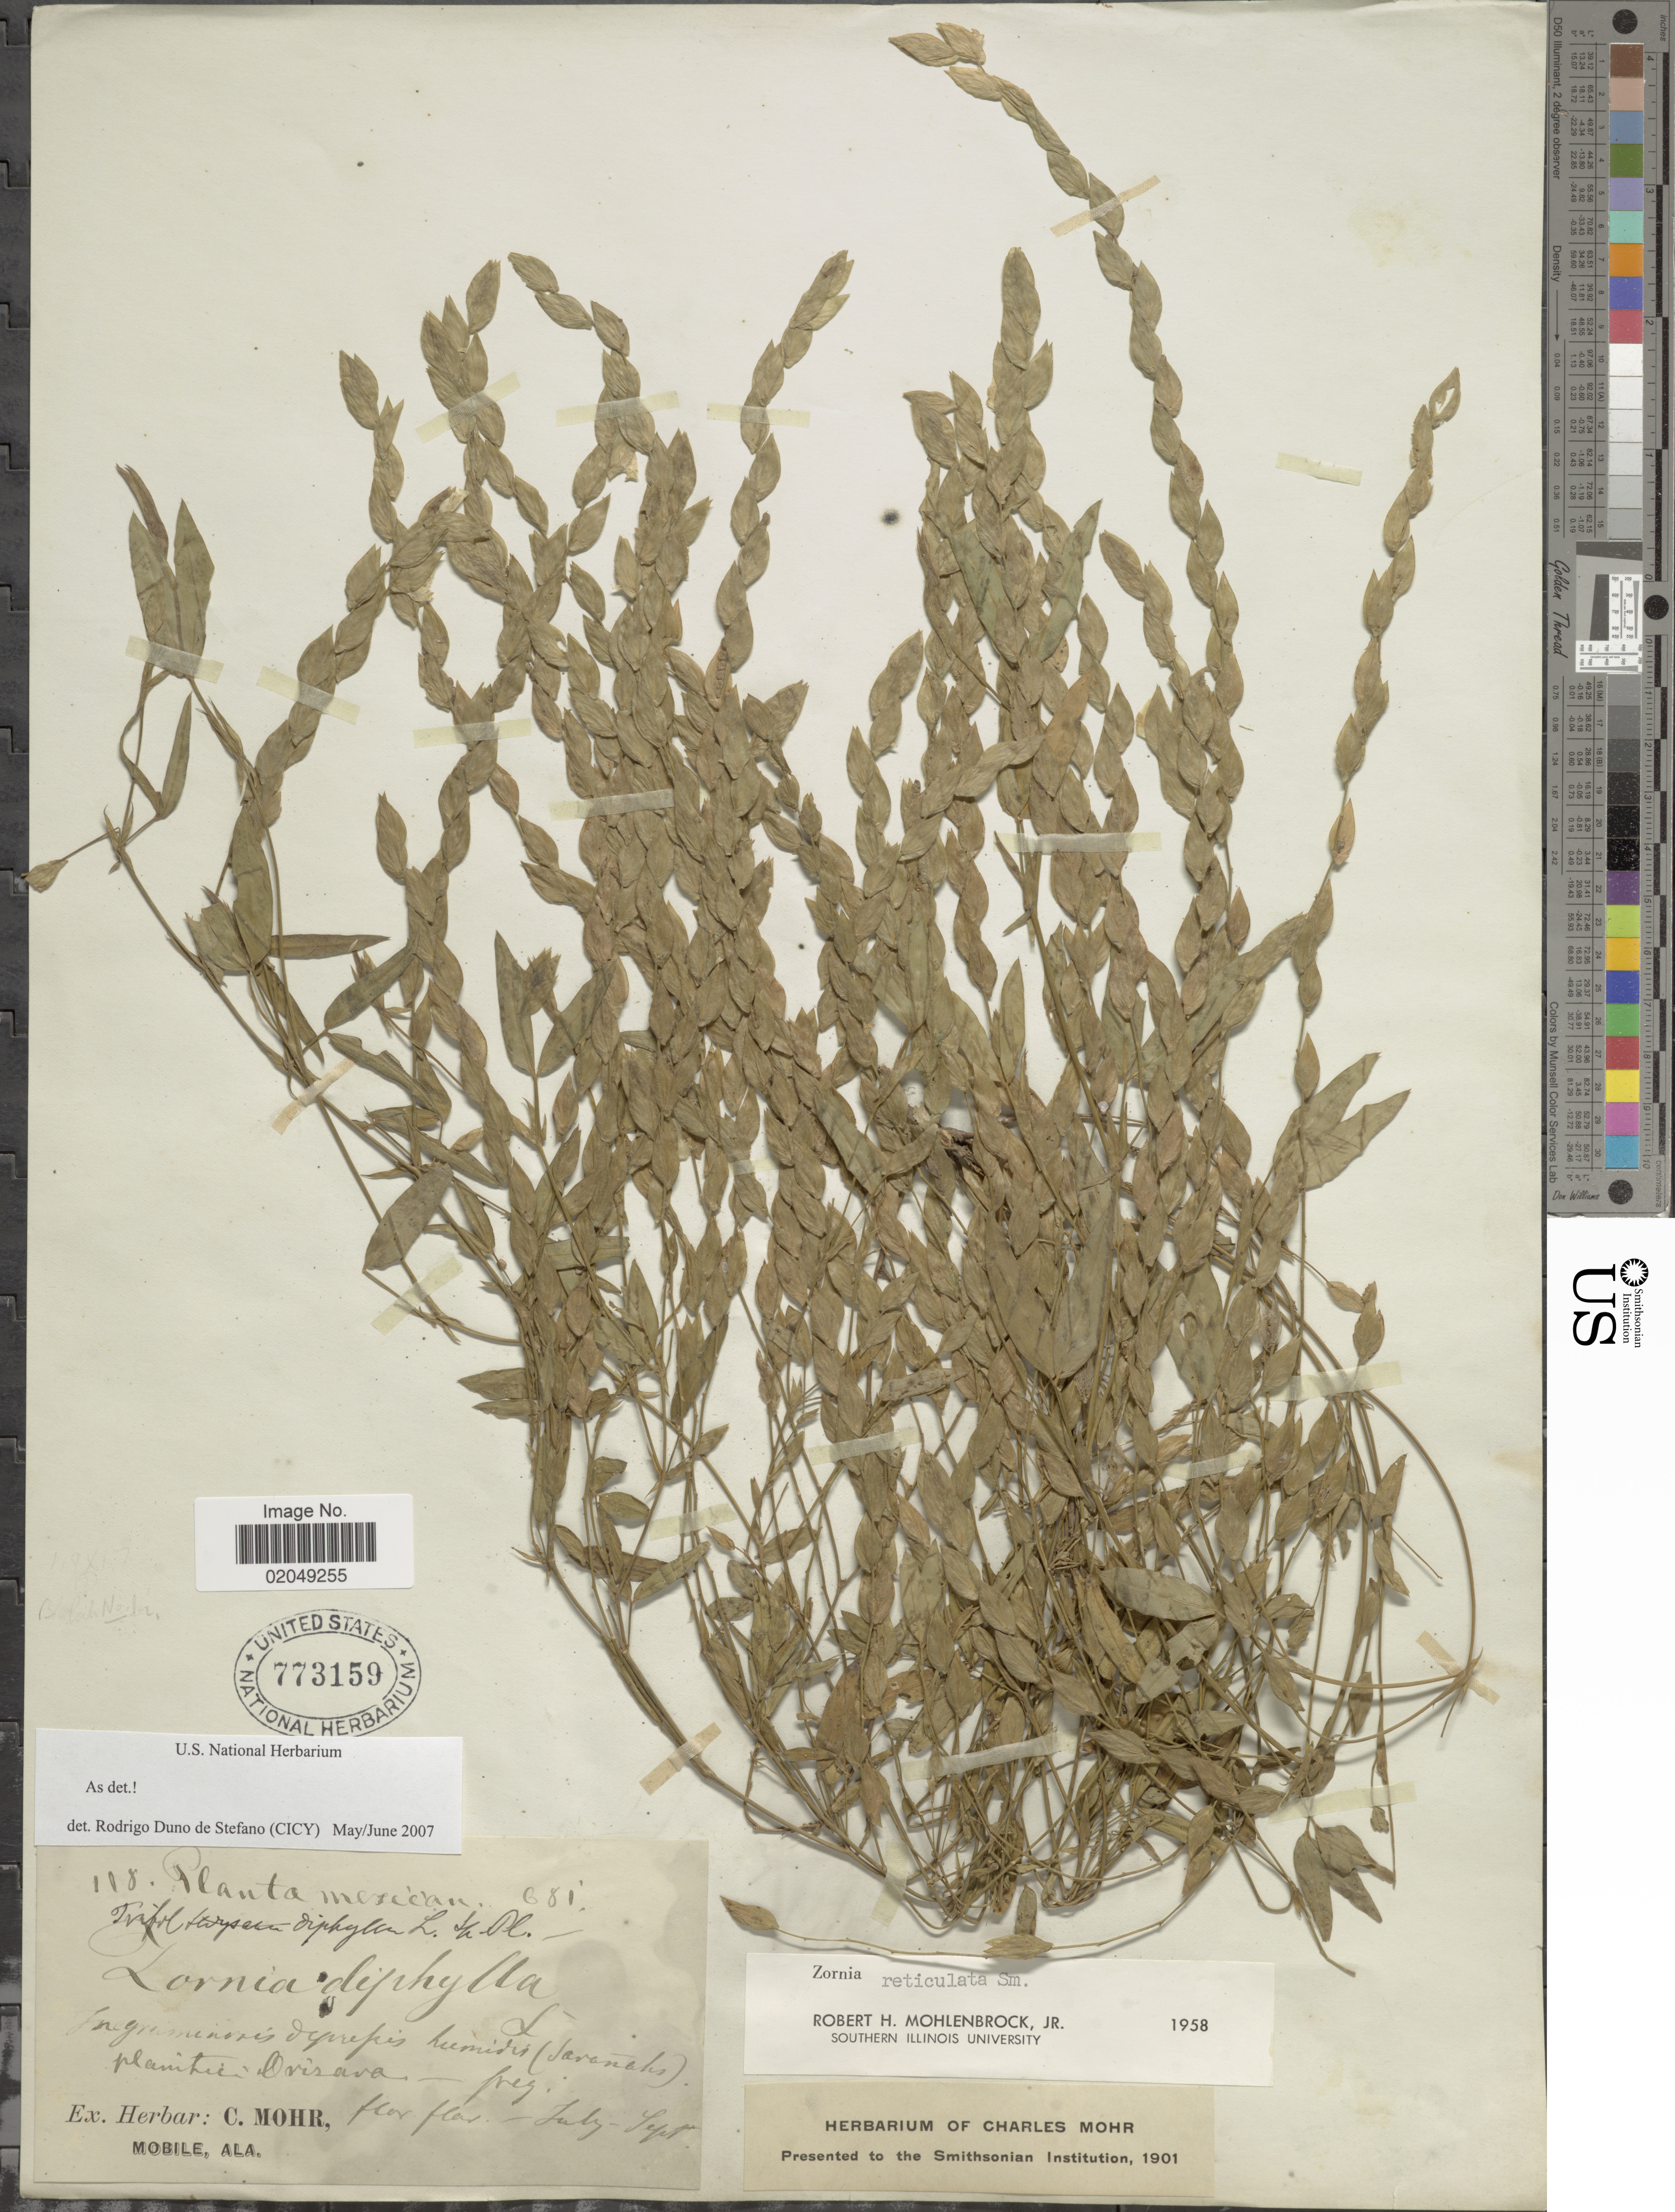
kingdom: Plantae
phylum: Tracheophyta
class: Magnoliopsida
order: Fabales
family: Fabaceae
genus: Zornia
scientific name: Zornia reticulata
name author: Sm.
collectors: ex herb. C. Mohr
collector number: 108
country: Mexico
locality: In graminosis depressis humidis (Sarantus) planitici Orizava [interpreted]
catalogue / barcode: US 773159